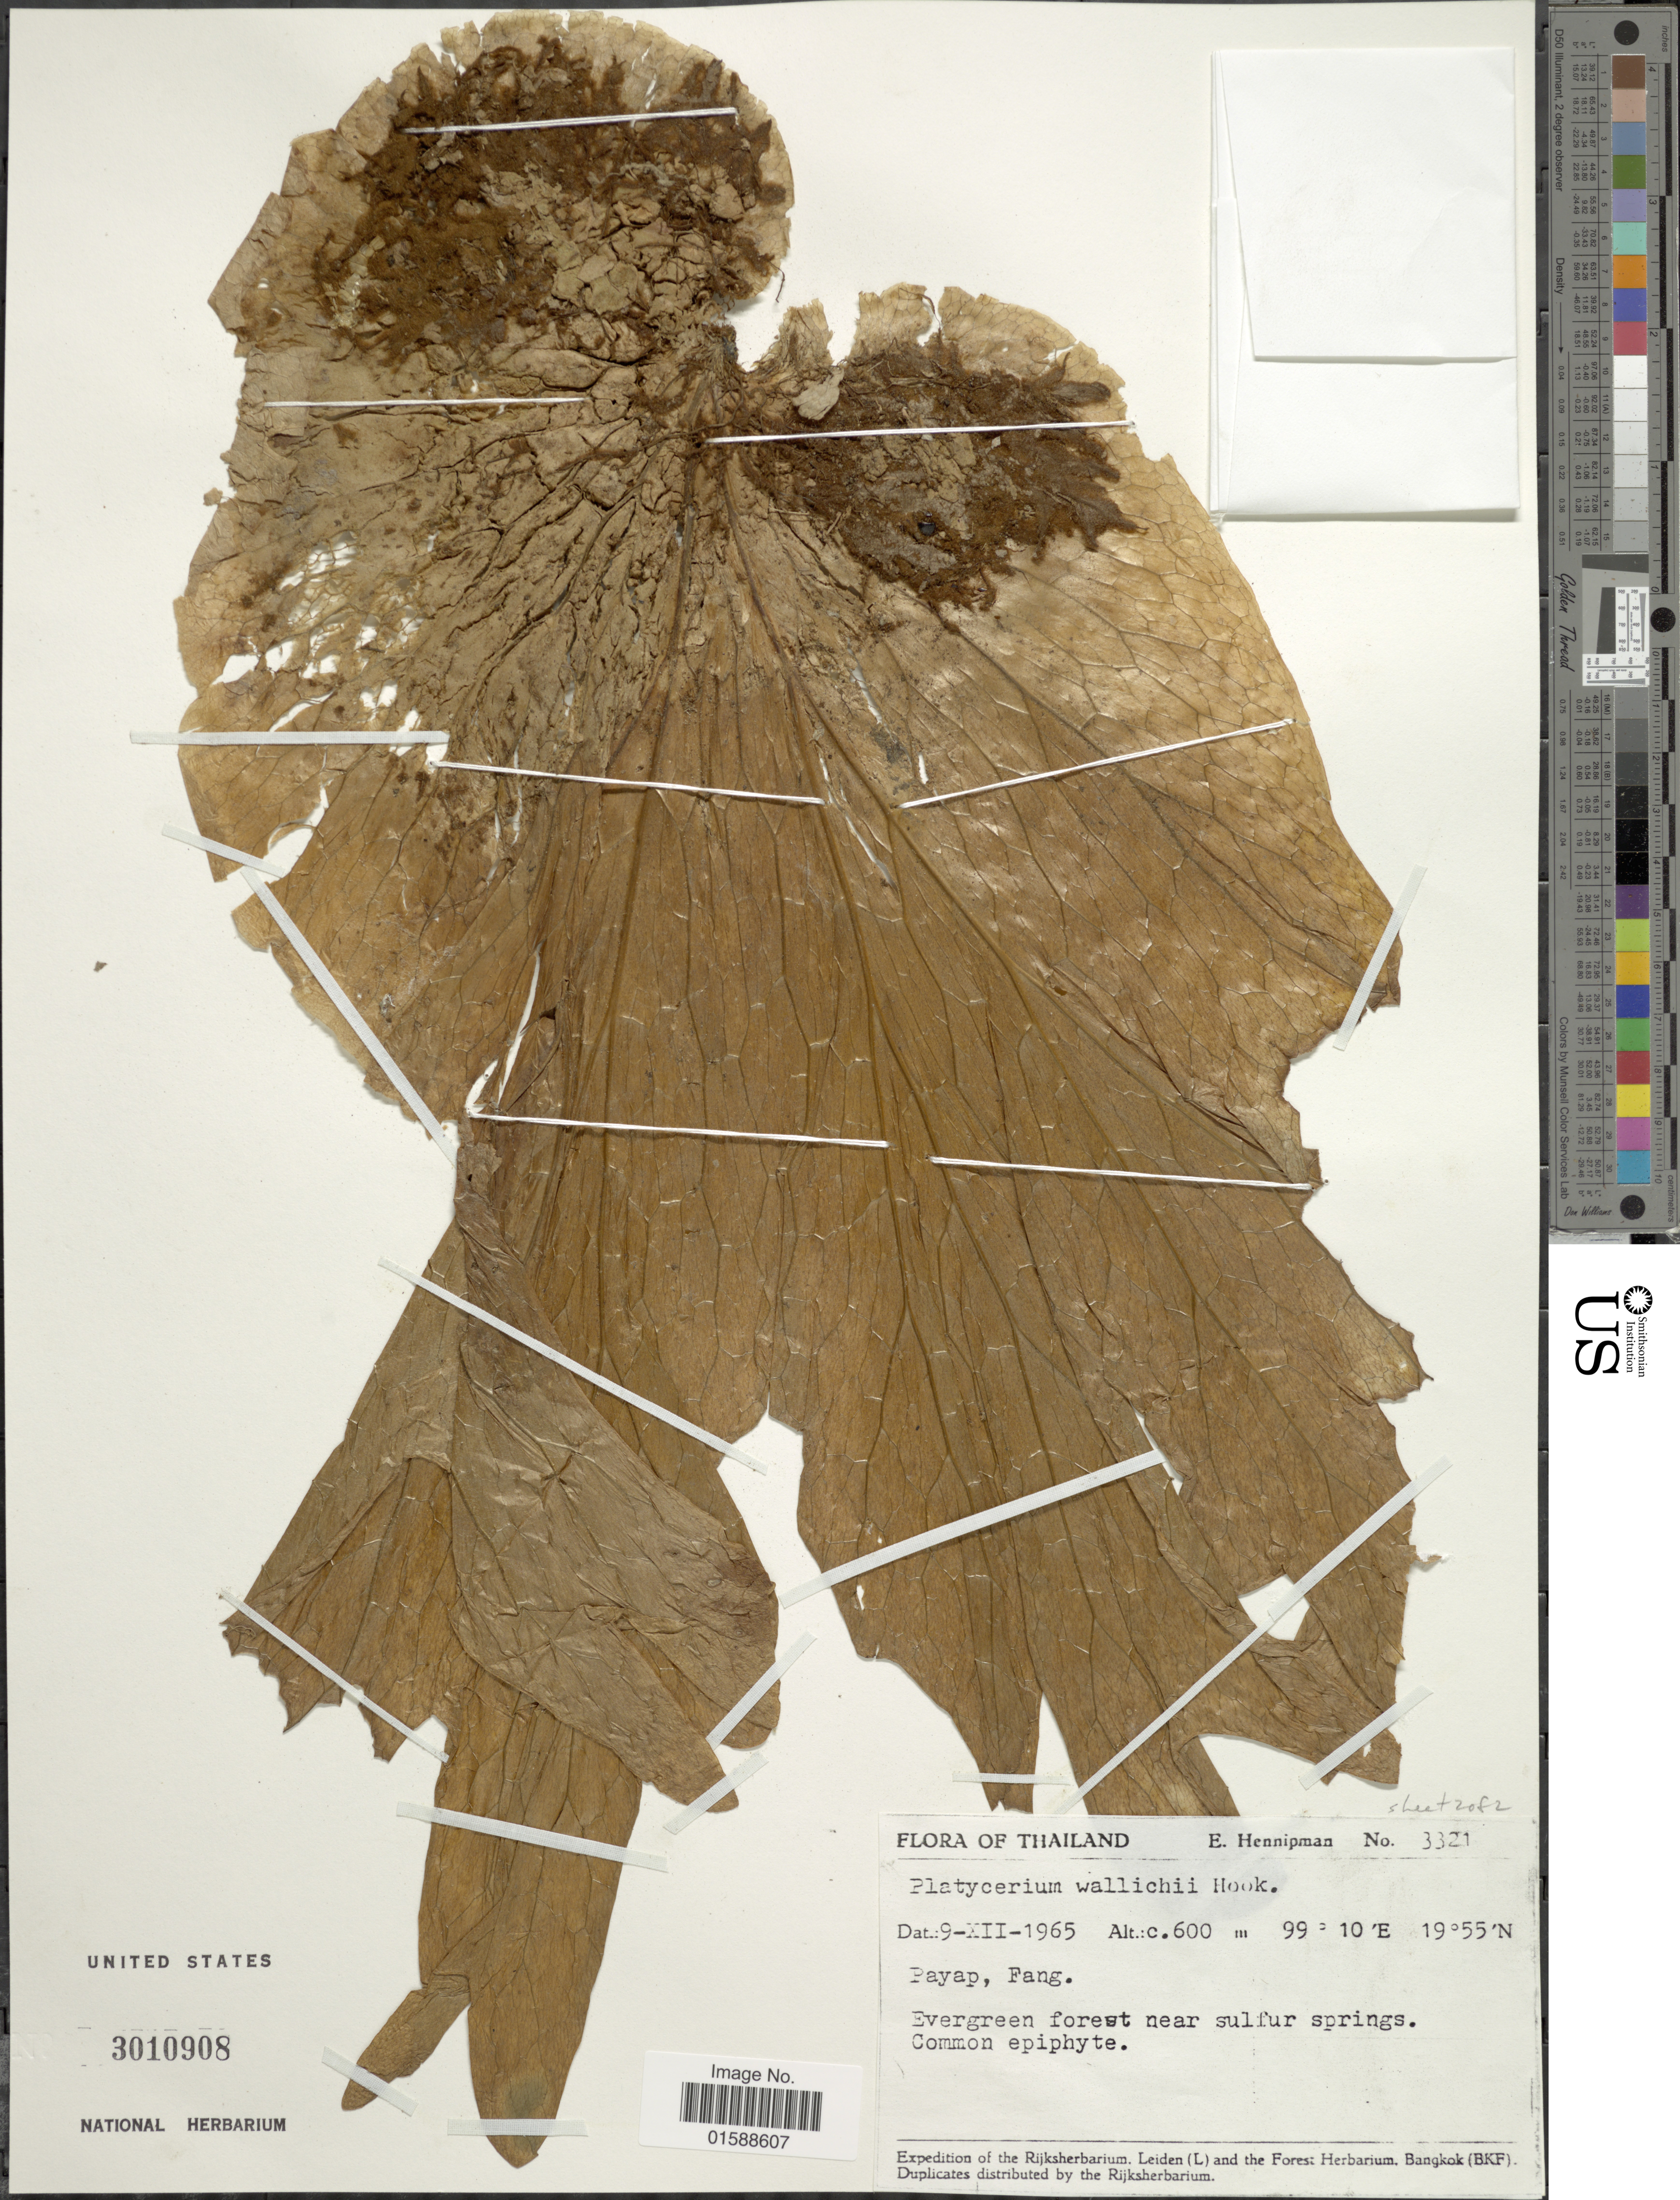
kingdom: Plantae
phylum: Tracheophyta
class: Polypodiopsida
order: Polypodiales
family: Polypodiaceae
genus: Platycerium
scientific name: Platycerium wallichii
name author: Hook.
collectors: E. Hennipman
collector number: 3321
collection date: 1965-12-09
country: Thailand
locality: Payap, Fang.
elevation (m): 600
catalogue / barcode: US 3010908